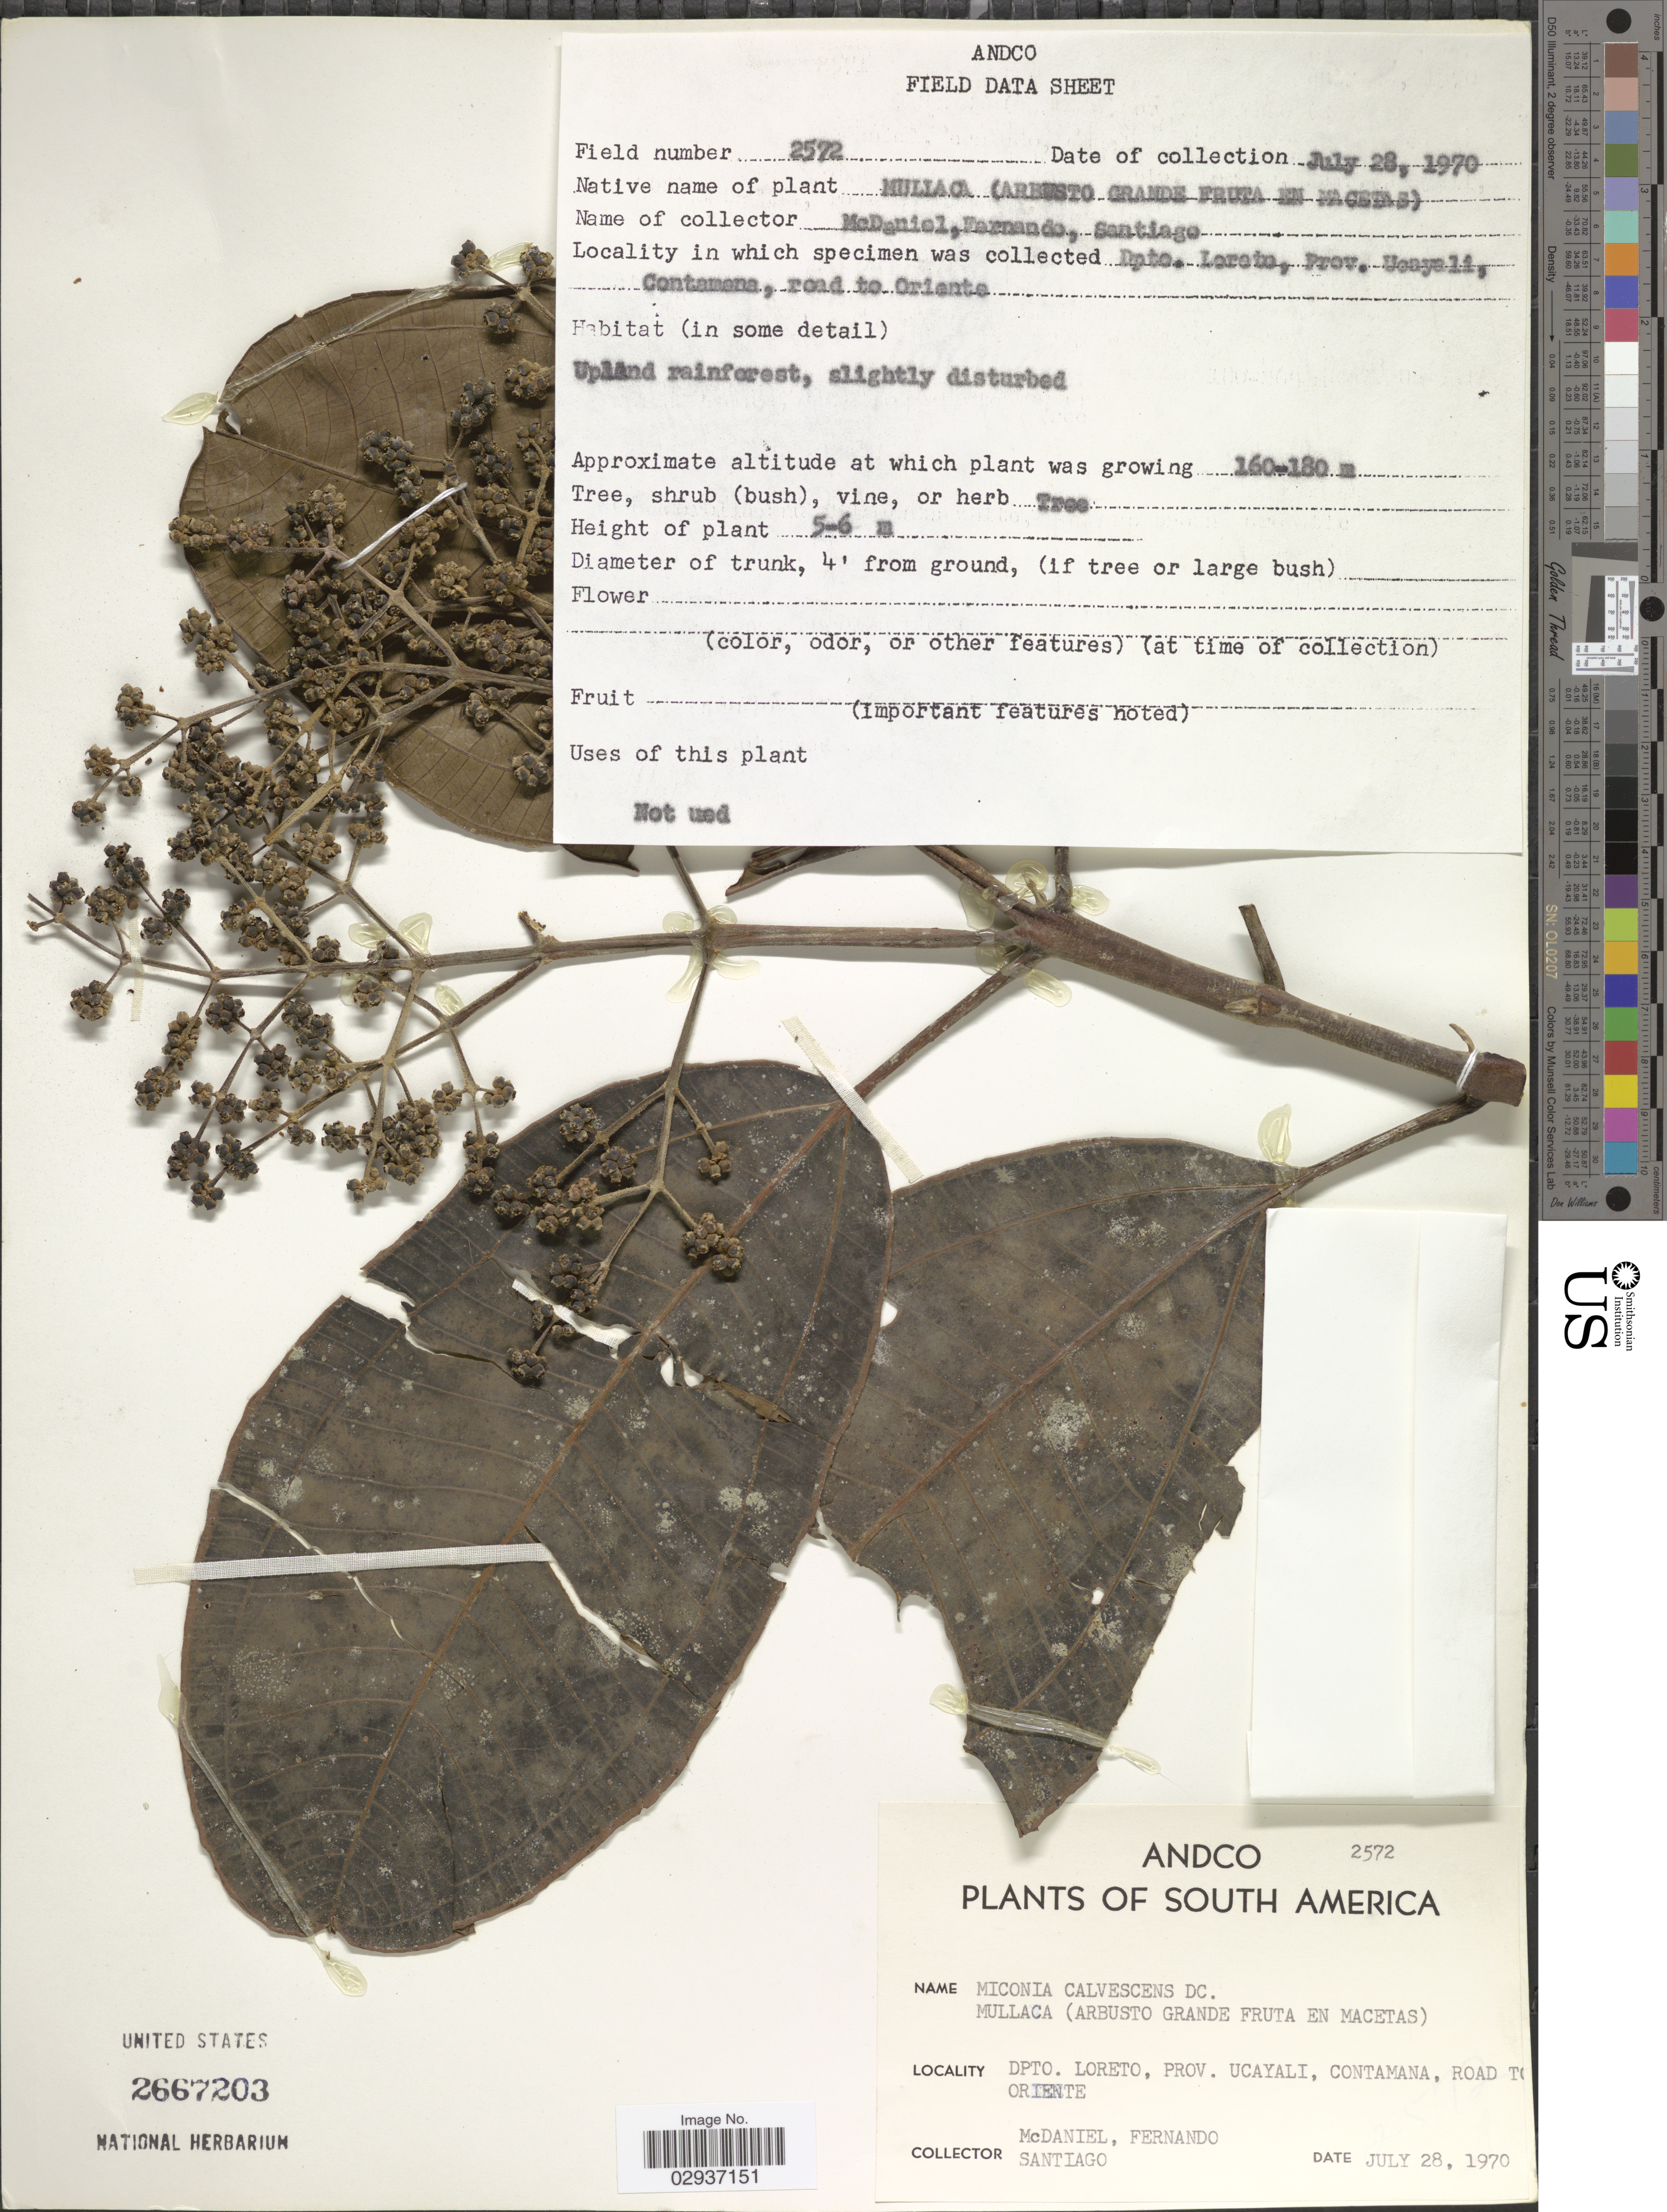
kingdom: Plantae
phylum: Tracheophyta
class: Magnoliopsida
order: Myrtales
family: Melastomataceae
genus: Miconia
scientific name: Miconia calvescens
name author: DC.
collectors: -- McDaniel, -- Fernando & -. Santiago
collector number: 2572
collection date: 1970-07-28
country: Peru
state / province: Loreto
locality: Dpto. Loreto, Prov. Ucayali, Contamana, road to Oriente.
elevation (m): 160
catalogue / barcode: US 2667203